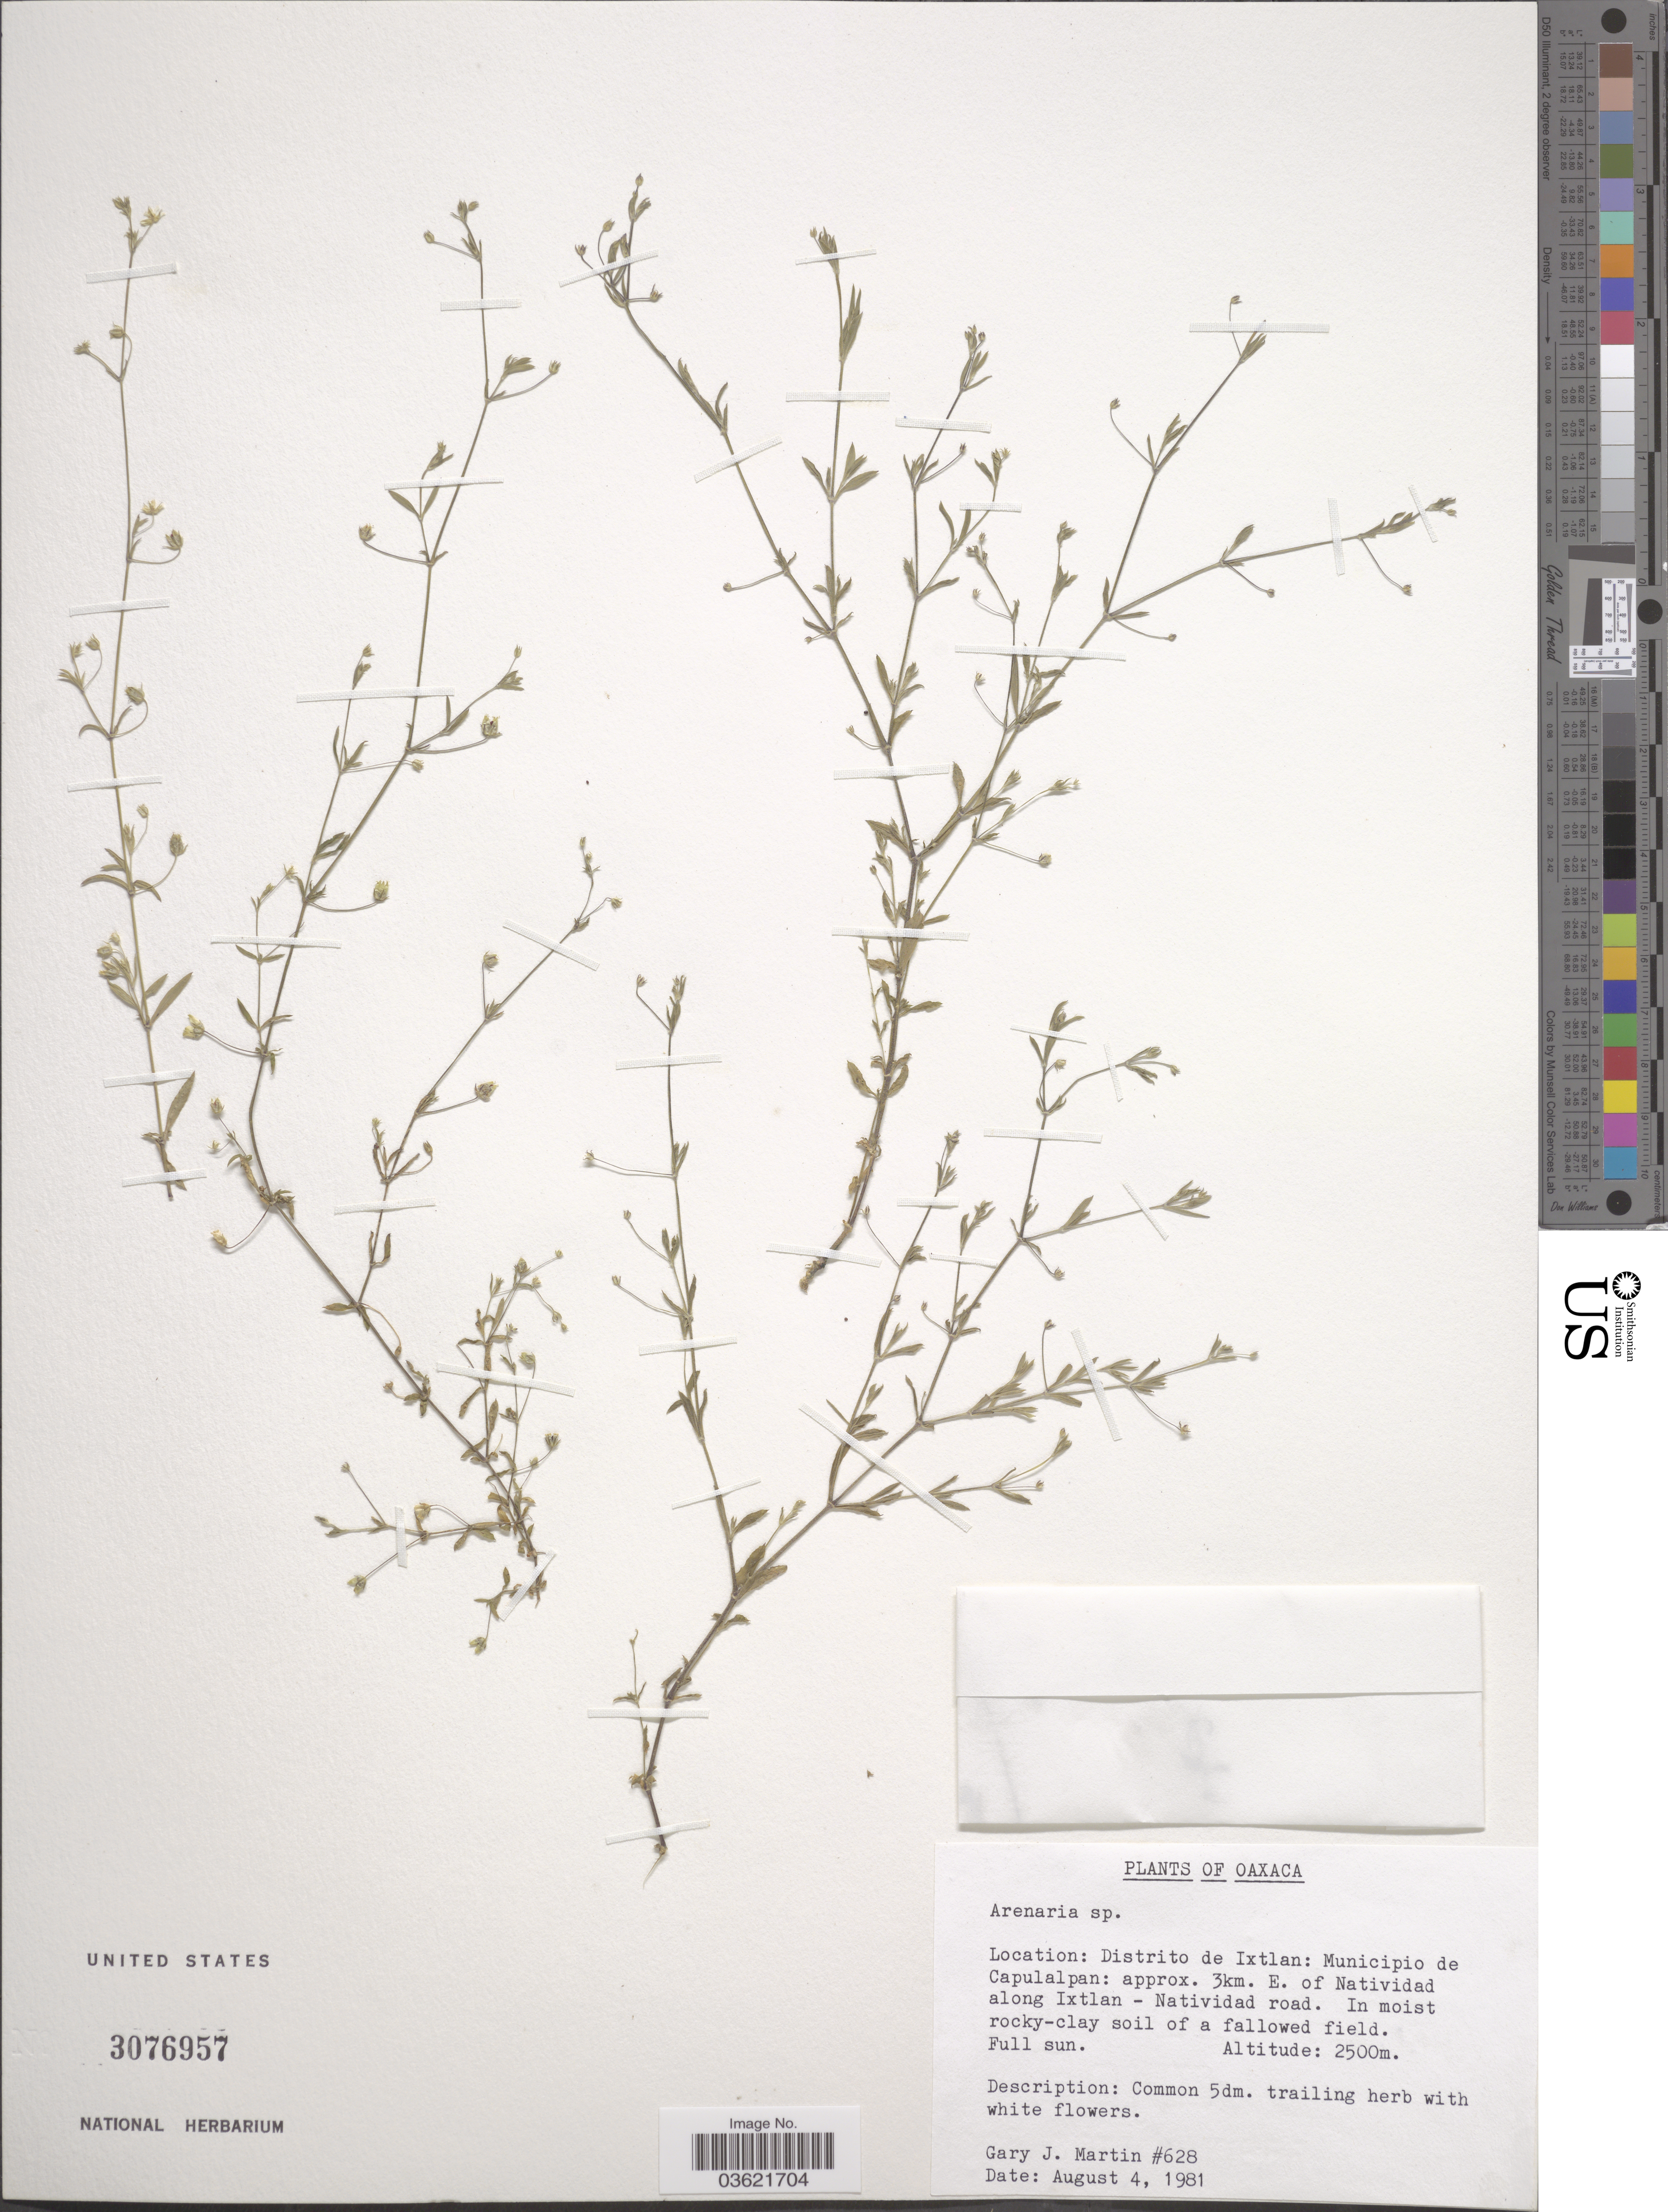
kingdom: Plantae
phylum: Tracheophyta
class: Magnoliopsida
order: Caryophyllales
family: Caryophyllaceae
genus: Arenaria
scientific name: Arenaria sp.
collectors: G. J. Martin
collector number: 628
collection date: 1981-08-04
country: Mexico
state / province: Oaxaca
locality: Distrito de Ixtlan: Municipio de Capulalpan: approx. 3km. E. of Natividad along Ixtlan-Natividad road.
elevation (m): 2500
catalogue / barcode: US 3076957